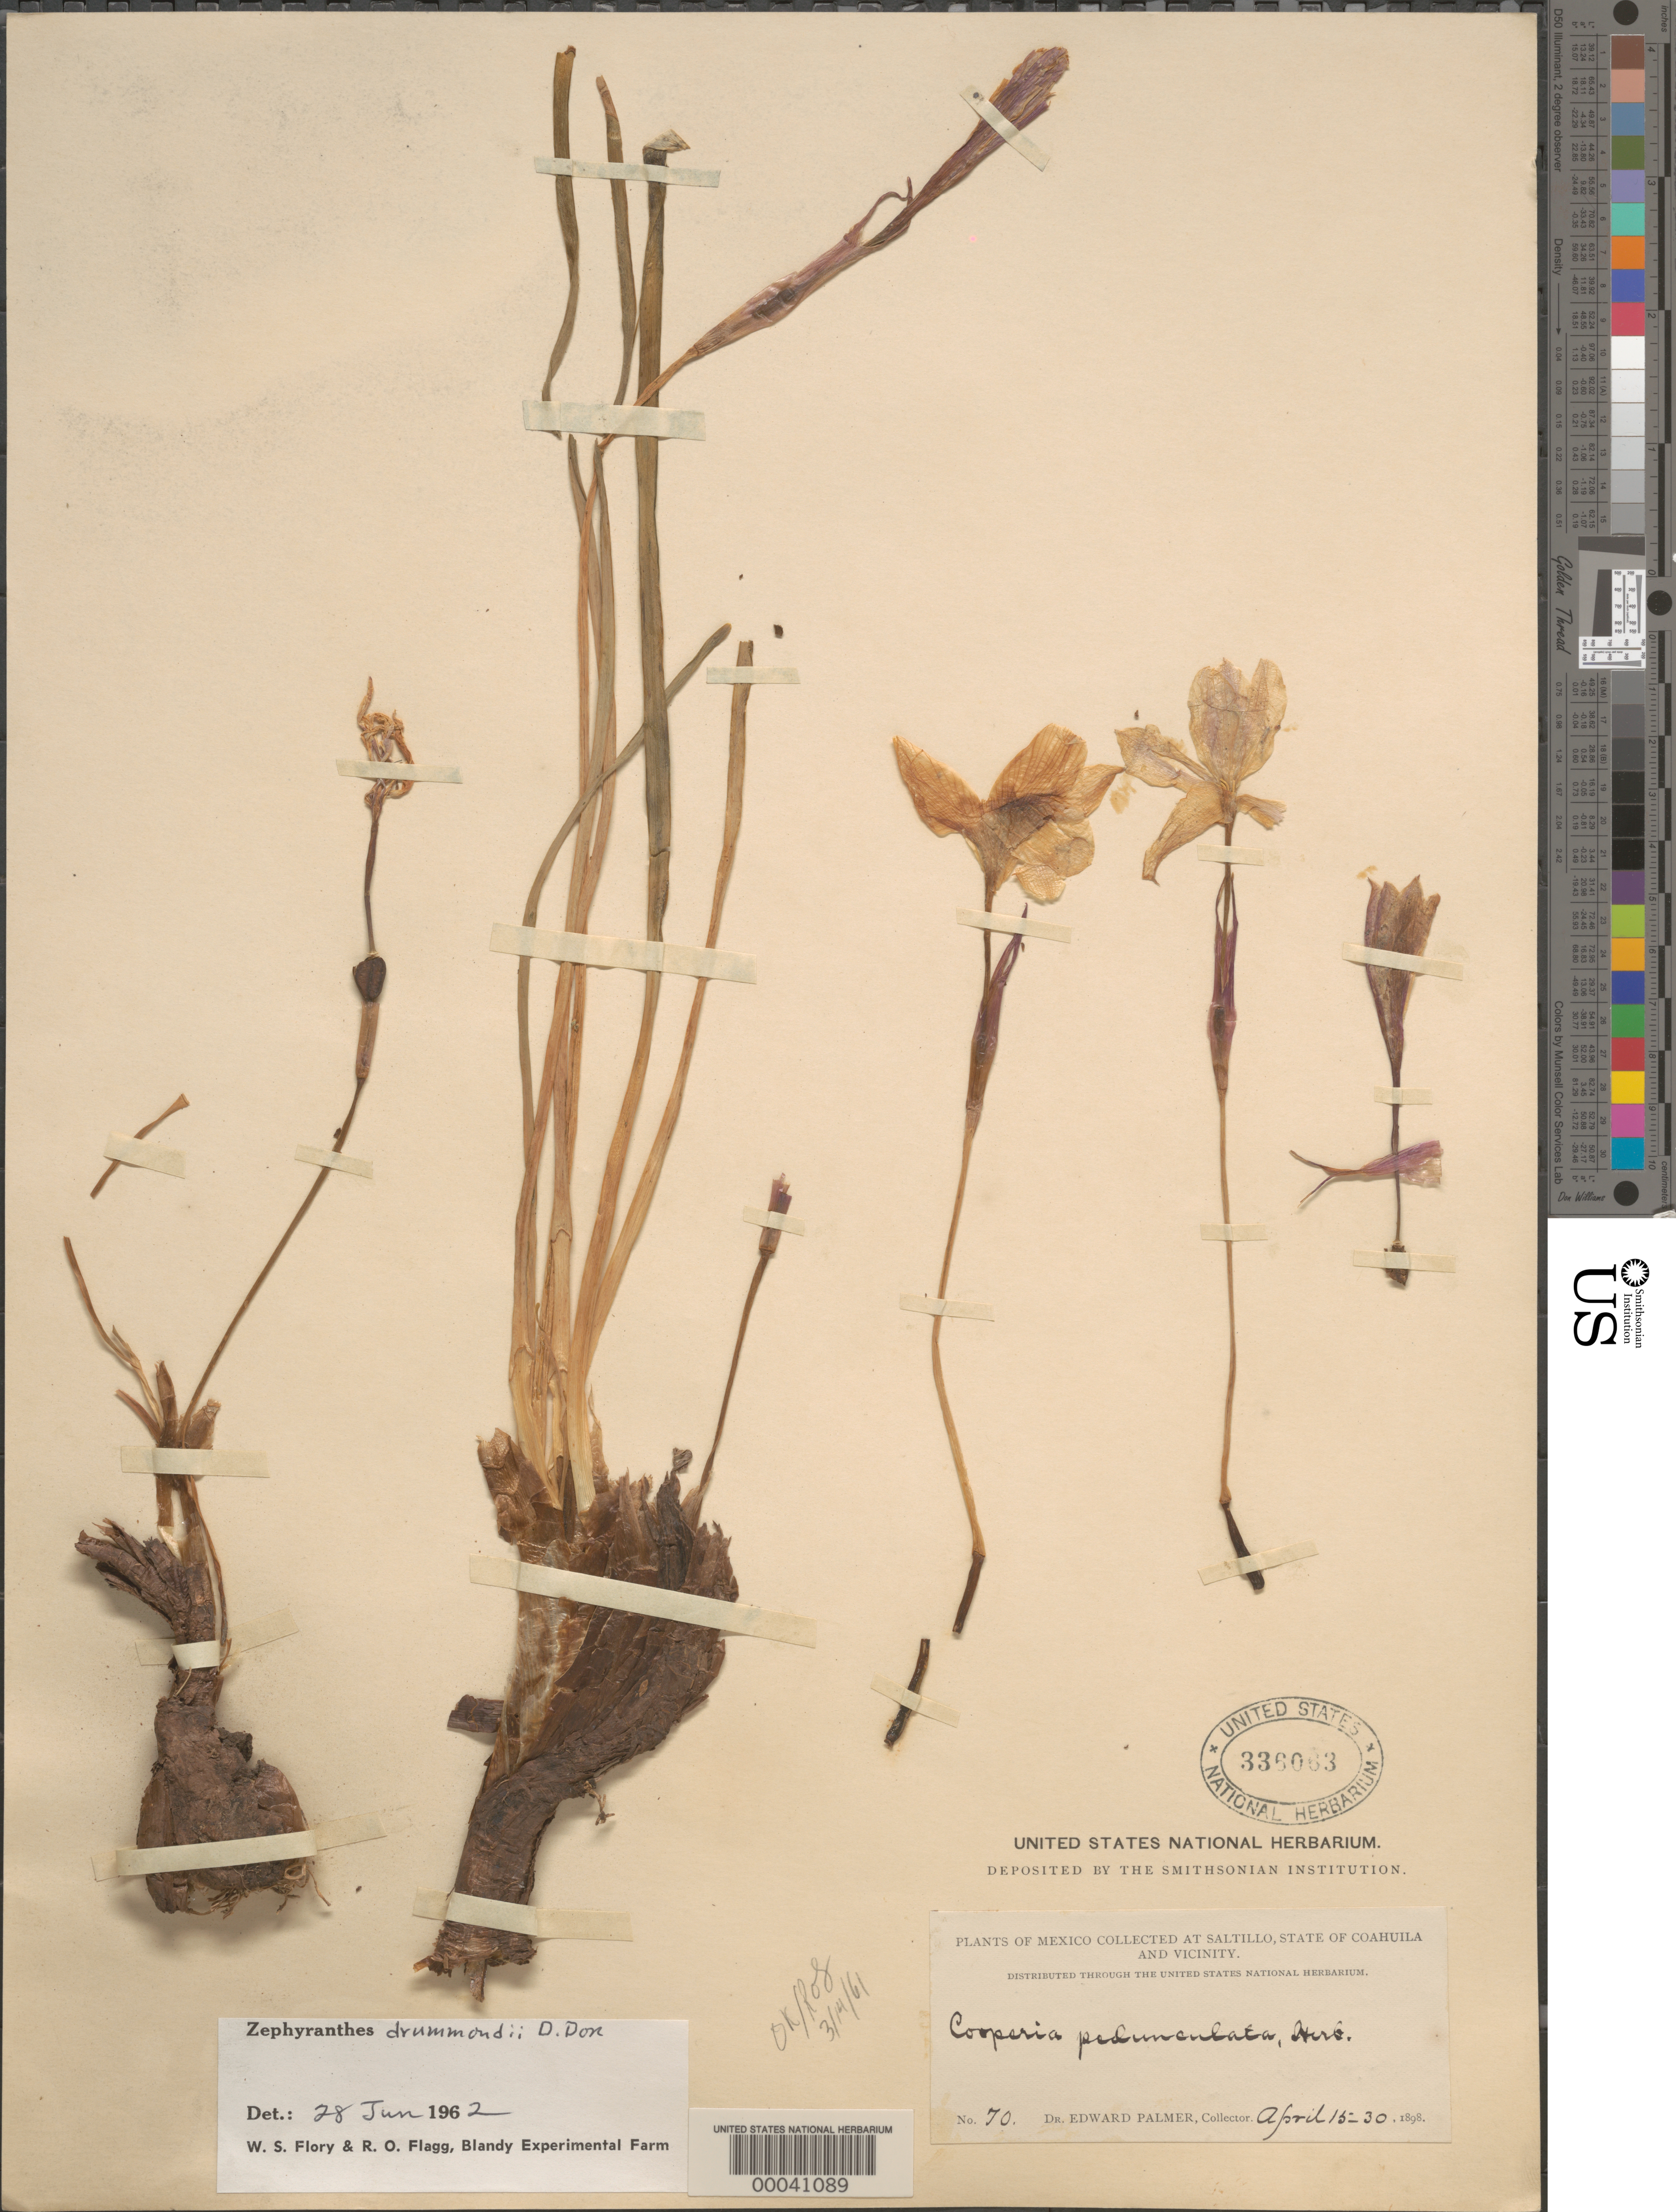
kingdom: Plantae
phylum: Tracheophyta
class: Liliopsida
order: Asparagales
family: Amaryllidaceae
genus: Zephyranthes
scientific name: Zephyranthes drummondii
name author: D. Don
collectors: E. Palmer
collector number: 70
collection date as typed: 15 Apr 1898 to 30 Apr 1898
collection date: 1898-04-15/1898-04-30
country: Mexico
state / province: Coahuila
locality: Saltillo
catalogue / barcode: US 336063